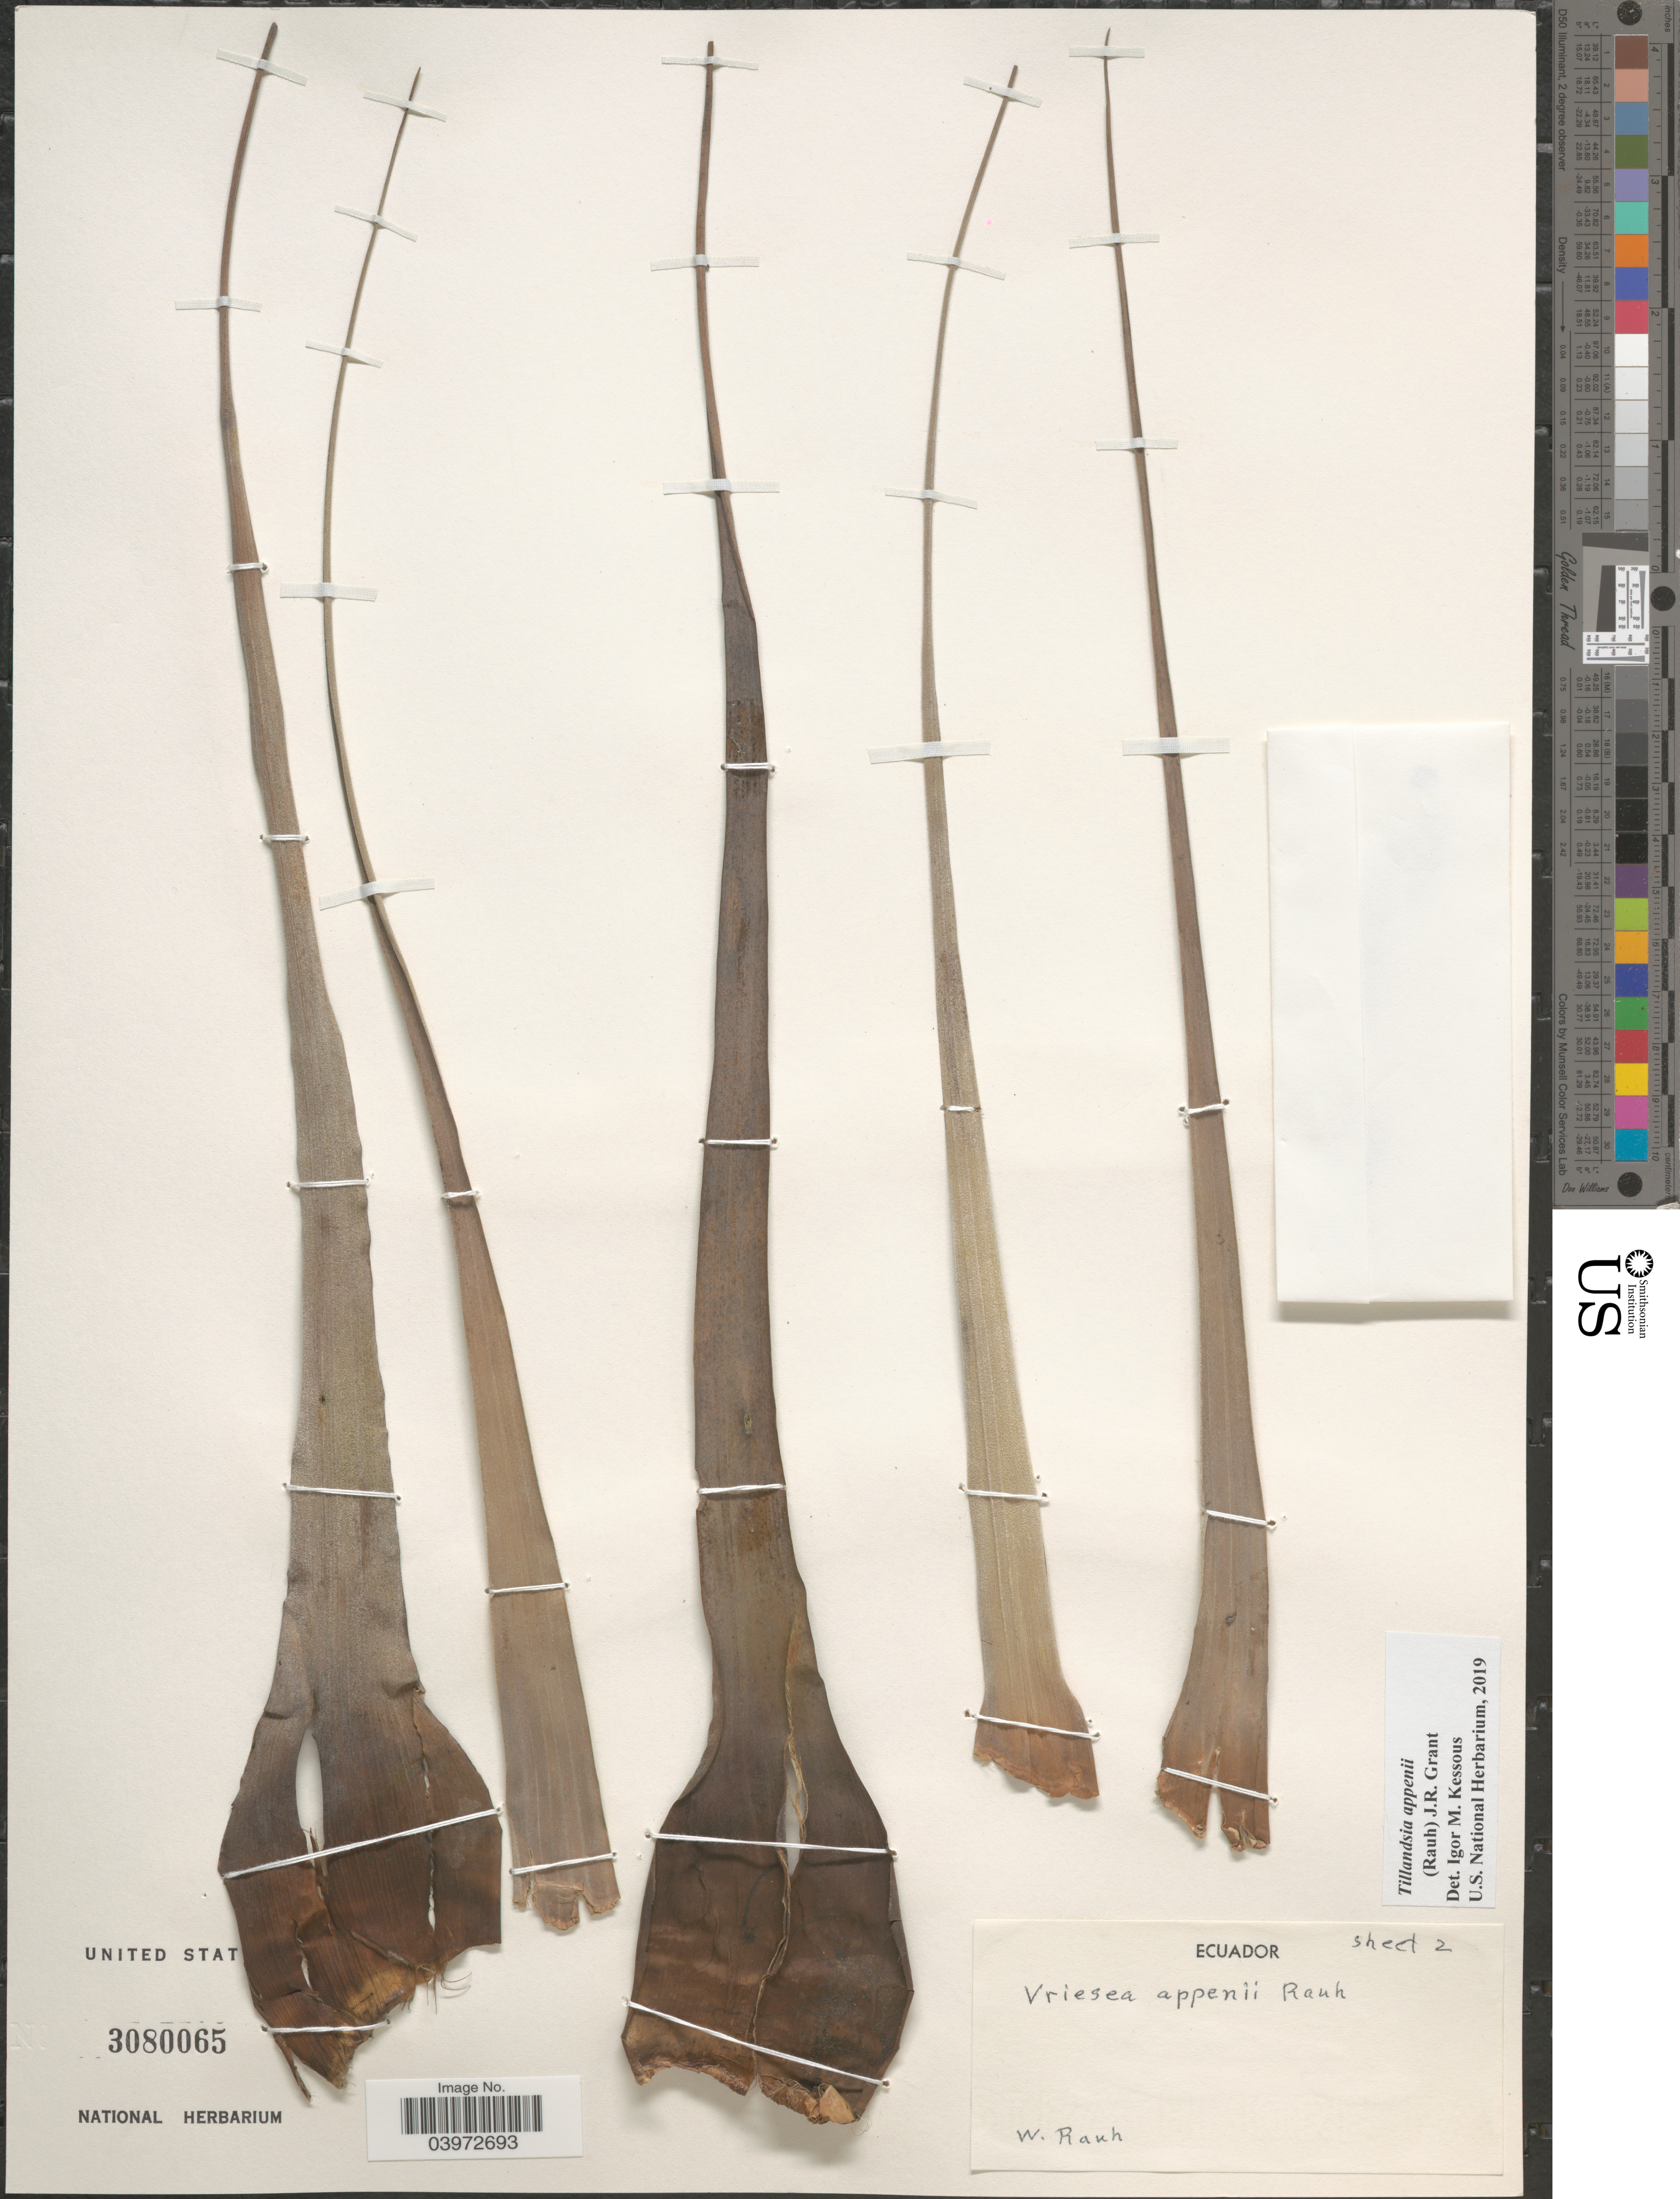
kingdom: Plantae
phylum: Tracheophyta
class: Liliopsida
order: Poales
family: Bromeliaceae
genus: Tillandsia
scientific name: Tillandsia appenii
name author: (Rauh) J.R. Grant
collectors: W. Rauh & G. Hirsch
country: Ecuador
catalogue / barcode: US 3080065